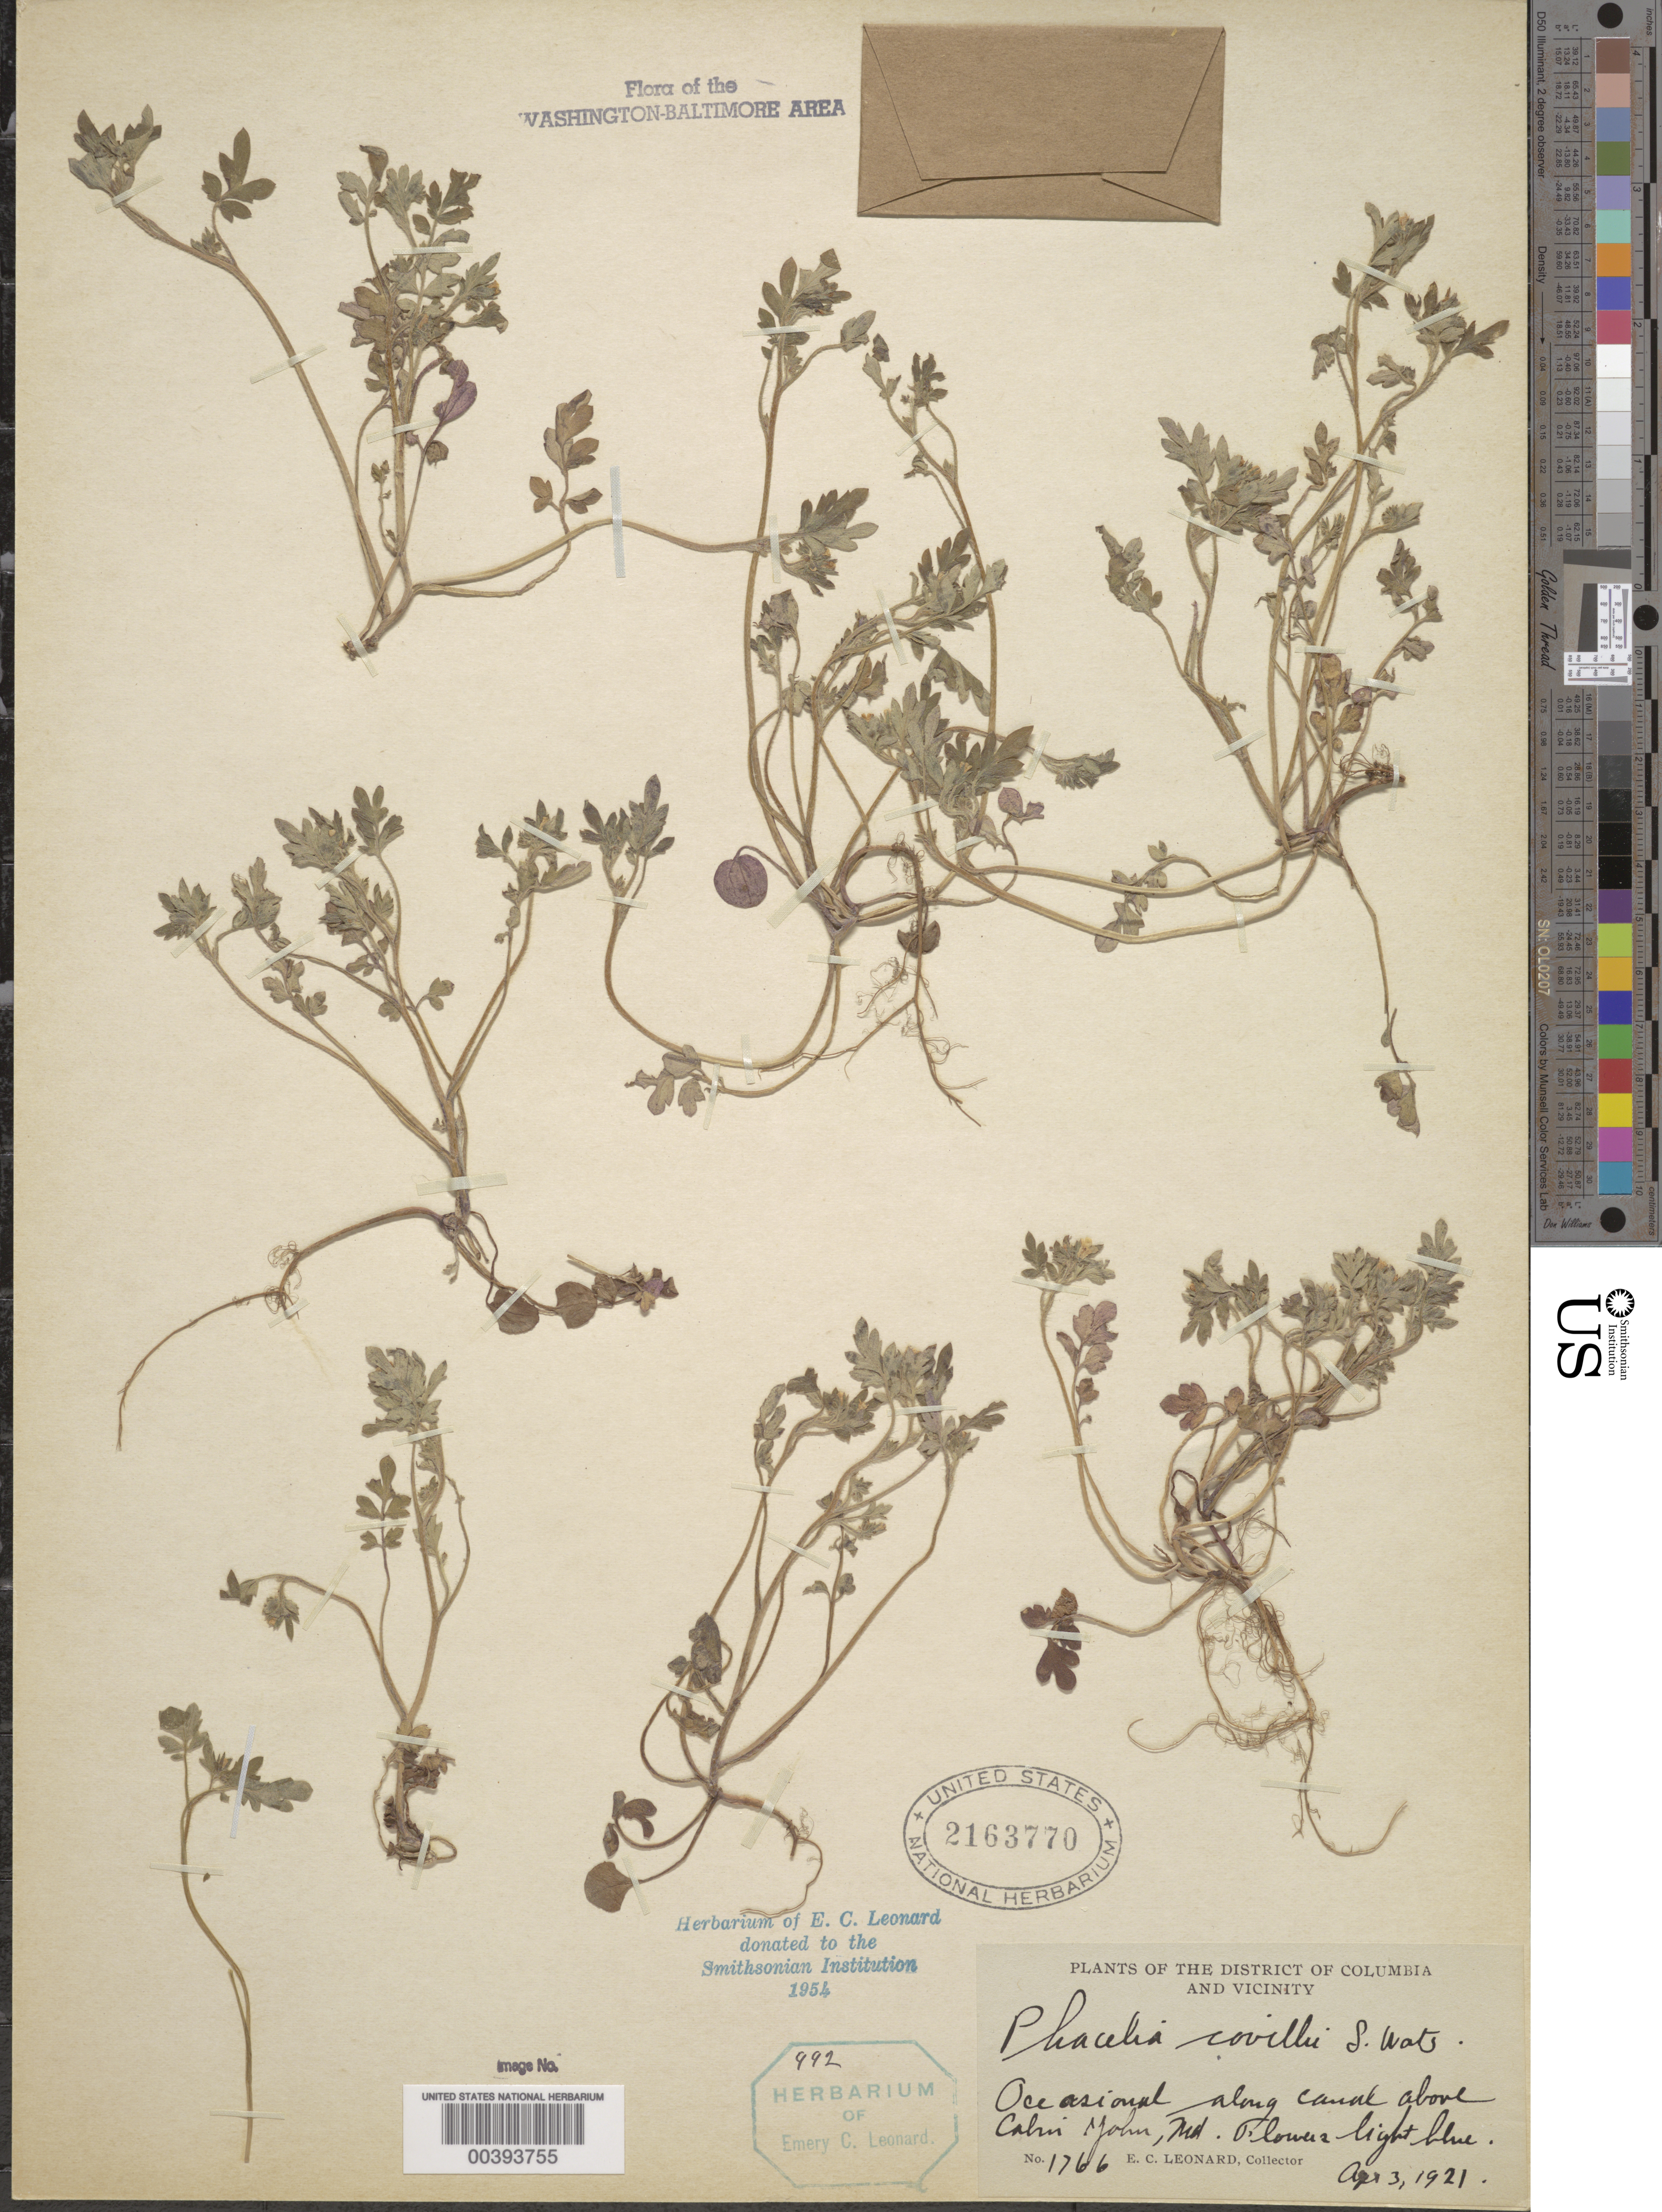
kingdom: Plantae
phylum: Tracheophyta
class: Magnoliopsida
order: Boraginales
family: Hydrophyllaceae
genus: Phacelia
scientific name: Phacelia ranunculacea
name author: (Nutt.) Constance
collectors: E. C. Leonard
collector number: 1766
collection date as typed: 03 Apr 1921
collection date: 1921-04-03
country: United States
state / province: Maryland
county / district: Montgomery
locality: Above Cabin John C. & O. Canal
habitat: Along canal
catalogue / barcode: US 2163770